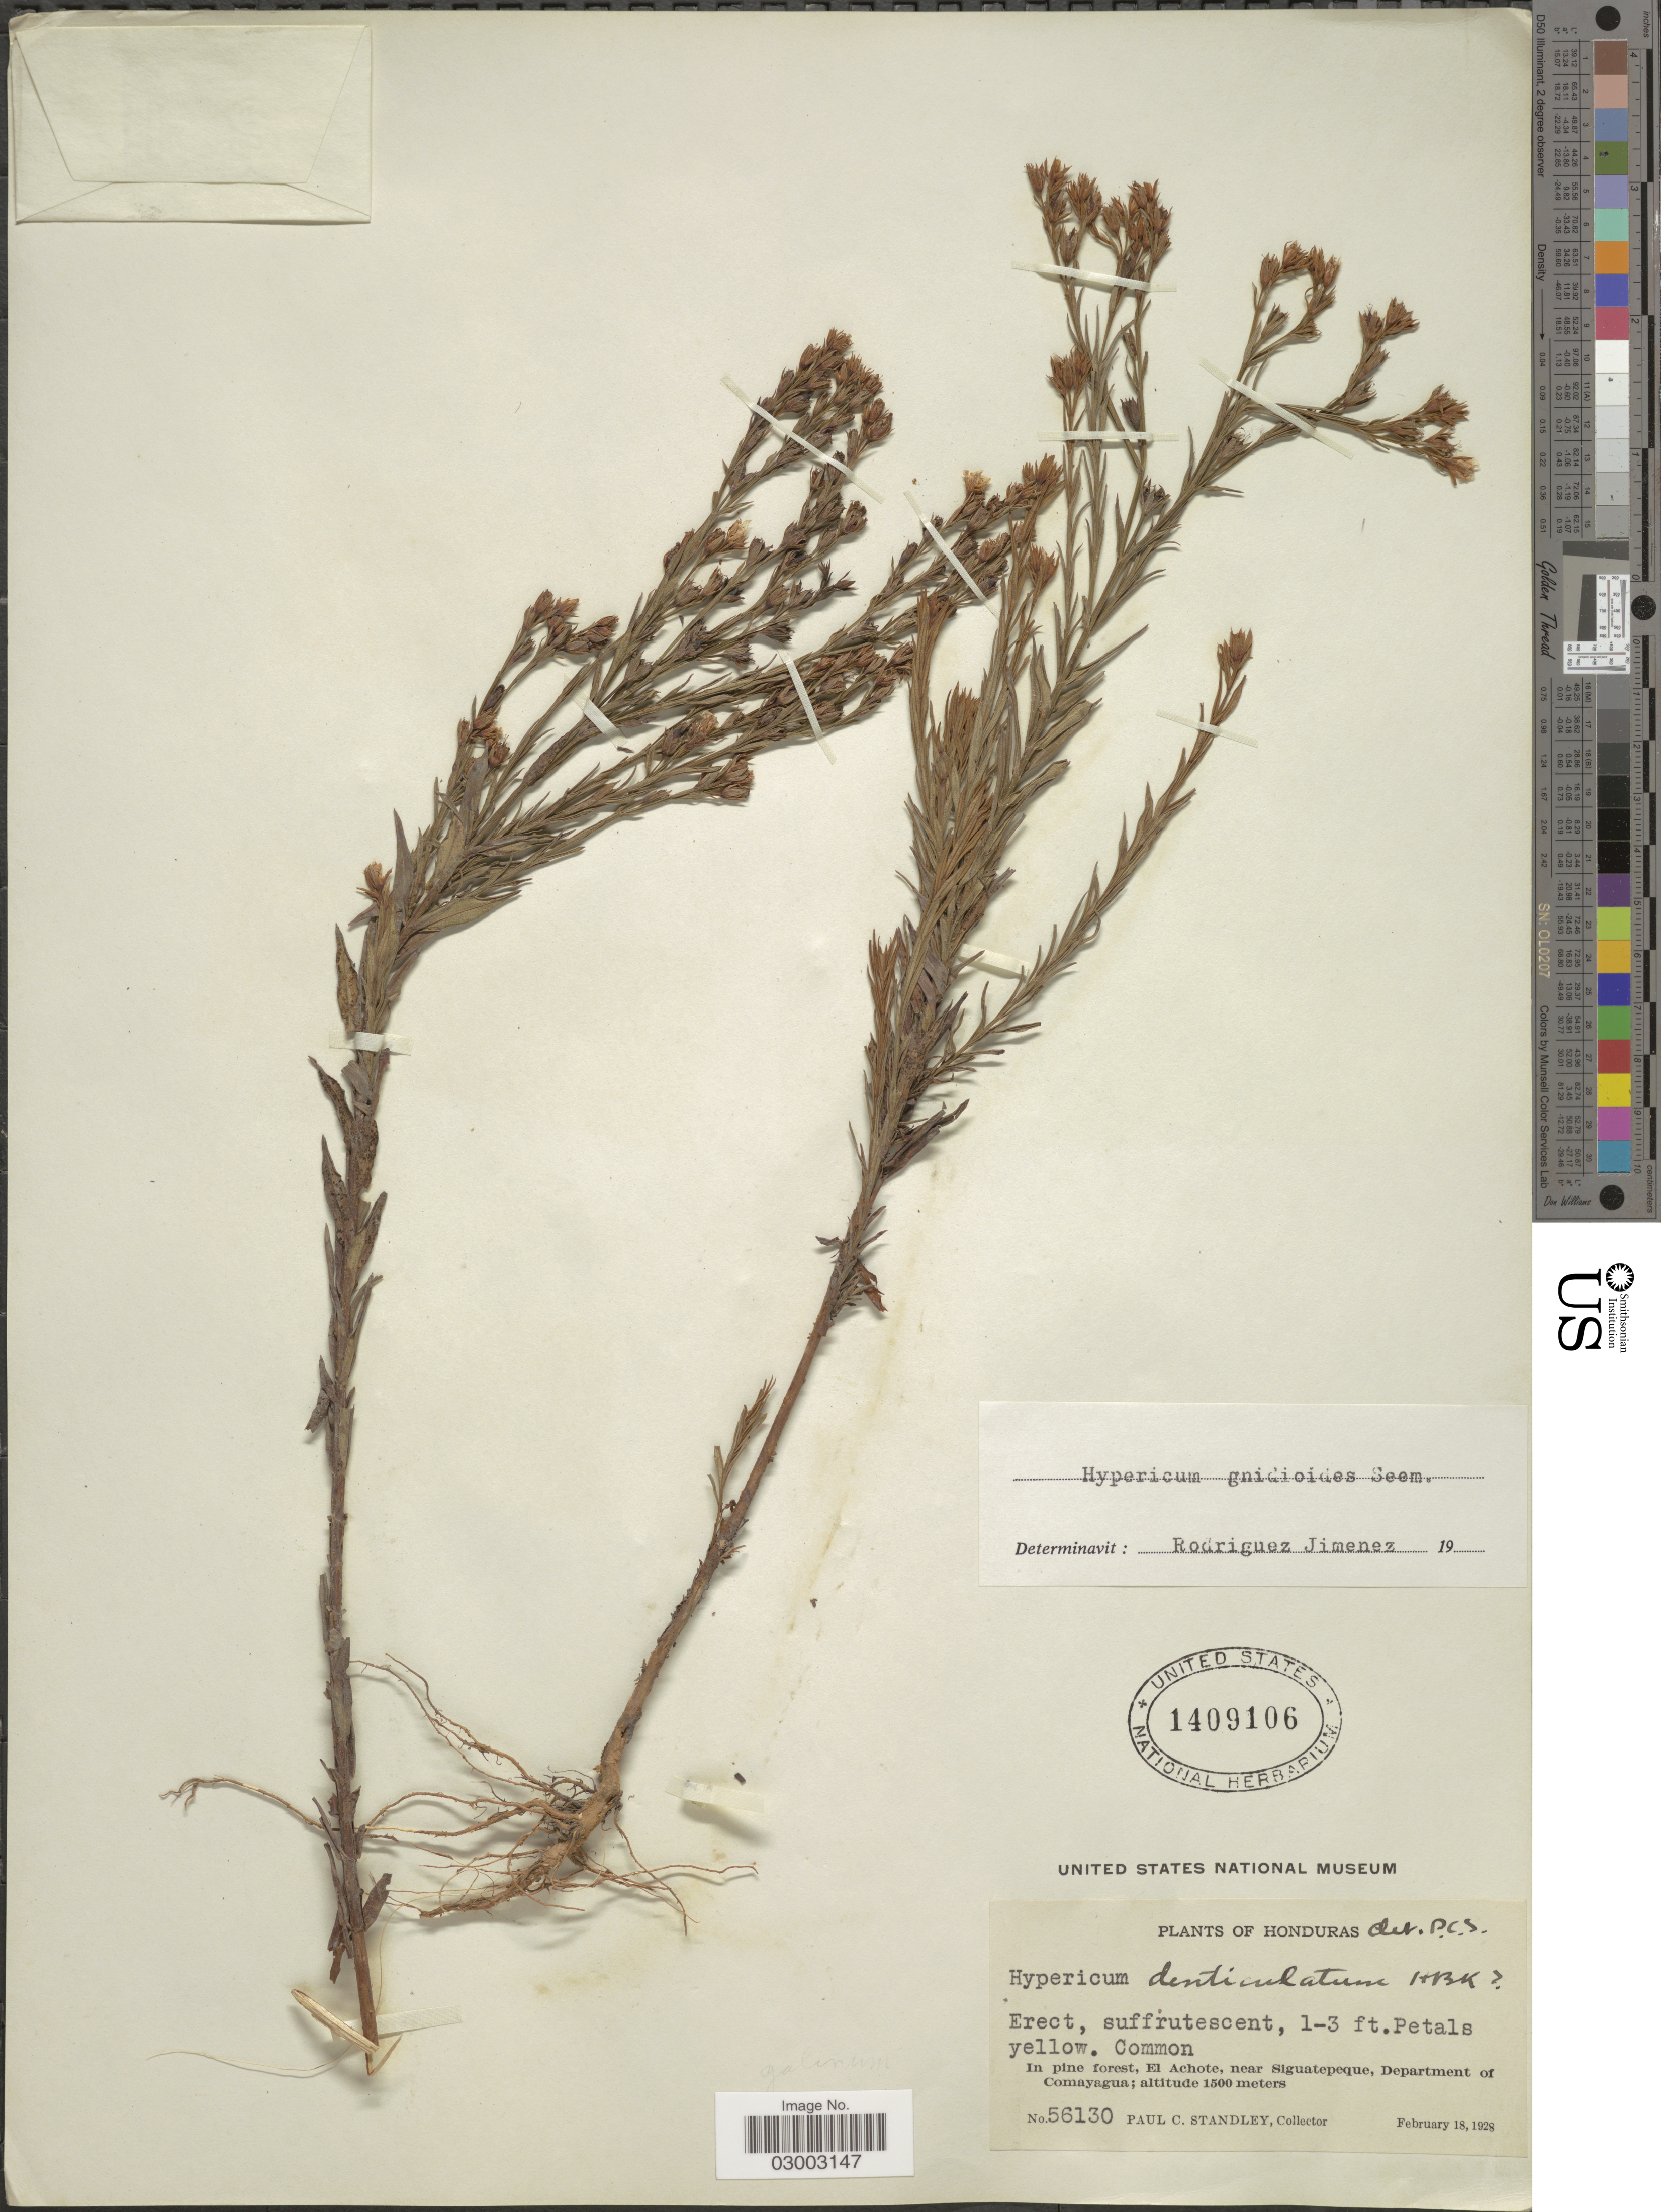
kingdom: Plantae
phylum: Tracheophyta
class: Magnoliopsida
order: Malpighiales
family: Hypericaceae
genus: Hypericum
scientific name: Hypericum gnidioides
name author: Seem.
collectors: P. C. Standley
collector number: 56130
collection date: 1928-02-18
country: Honduras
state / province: Comayagua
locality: In pine forest, El Achote, near Siguatepeque, Department of Comayagua.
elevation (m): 1500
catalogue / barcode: US 1409106